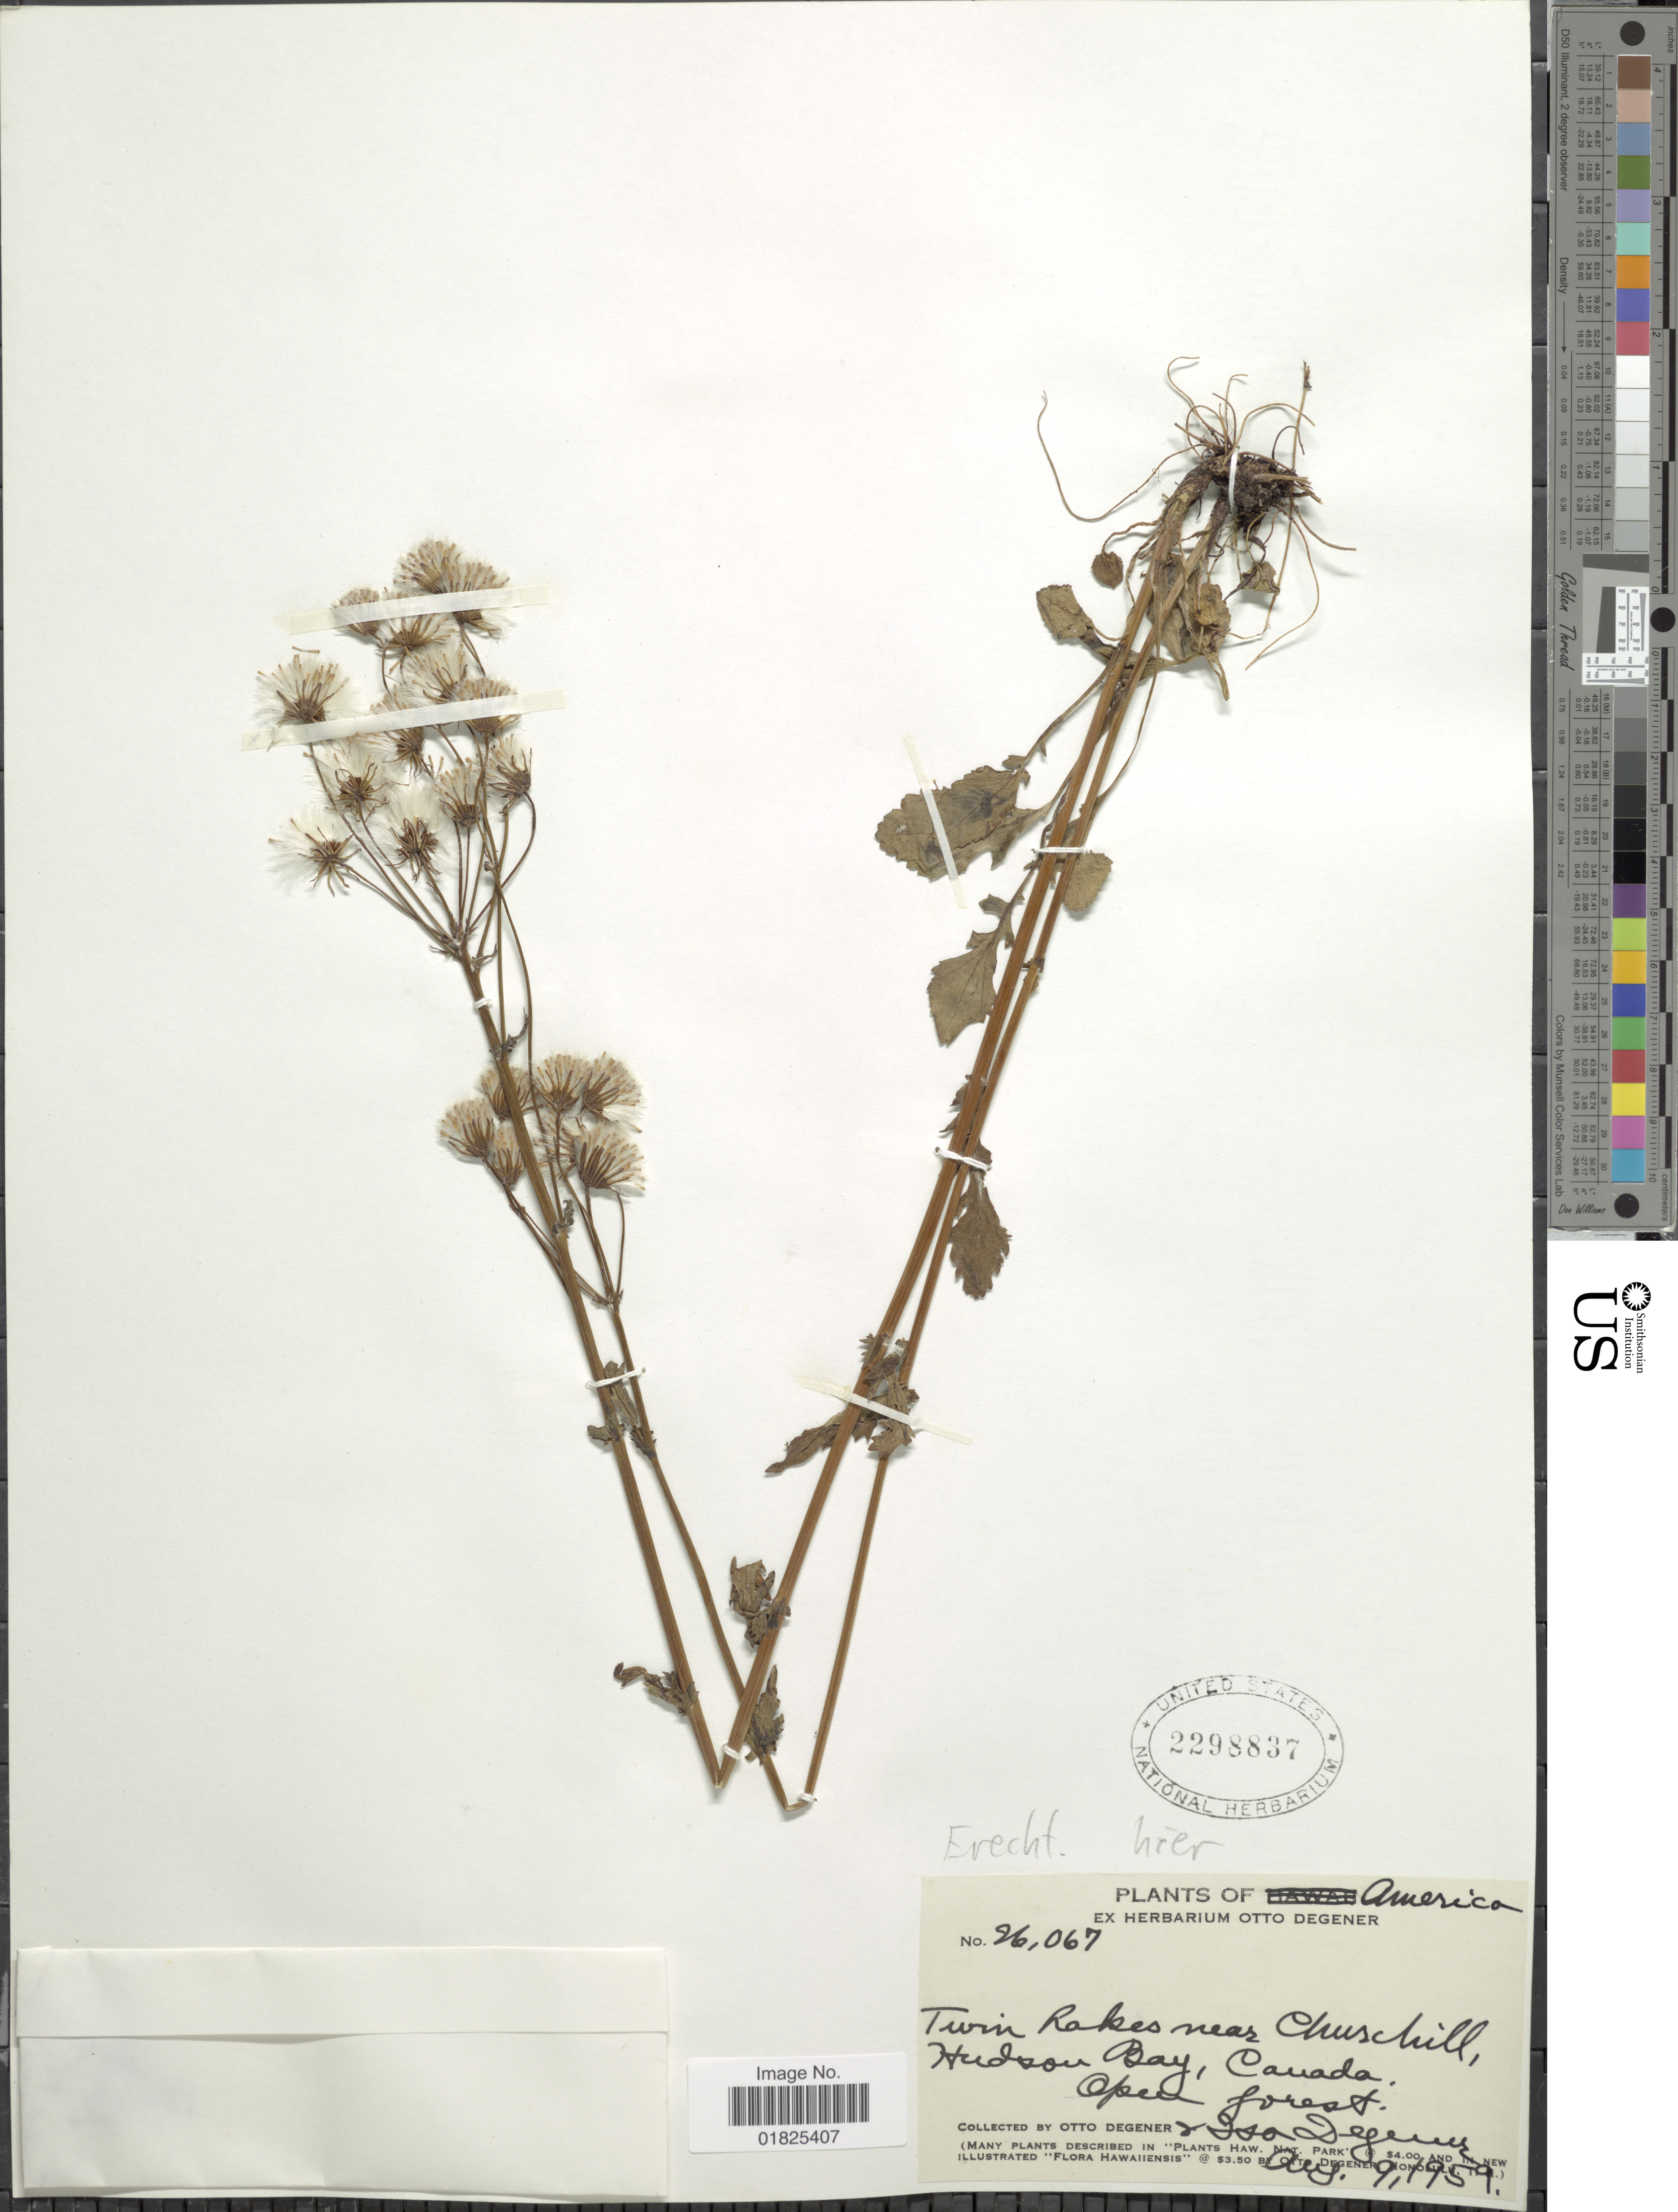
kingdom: Plantae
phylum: Tracheophyta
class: Magnoliopsida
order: Asterales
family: Asteraceae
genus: Erechtites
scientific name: Erechtites hieraciifolius var. cacaliodes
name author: (Fisch. ex Spreng.) Less. ex Griseb.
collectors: O. Degener & I. Degener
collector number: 26067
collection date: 1959-08-09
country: Canada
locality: Twin Lakes near Churchill, Hudson Bay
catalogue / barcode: US 2298837